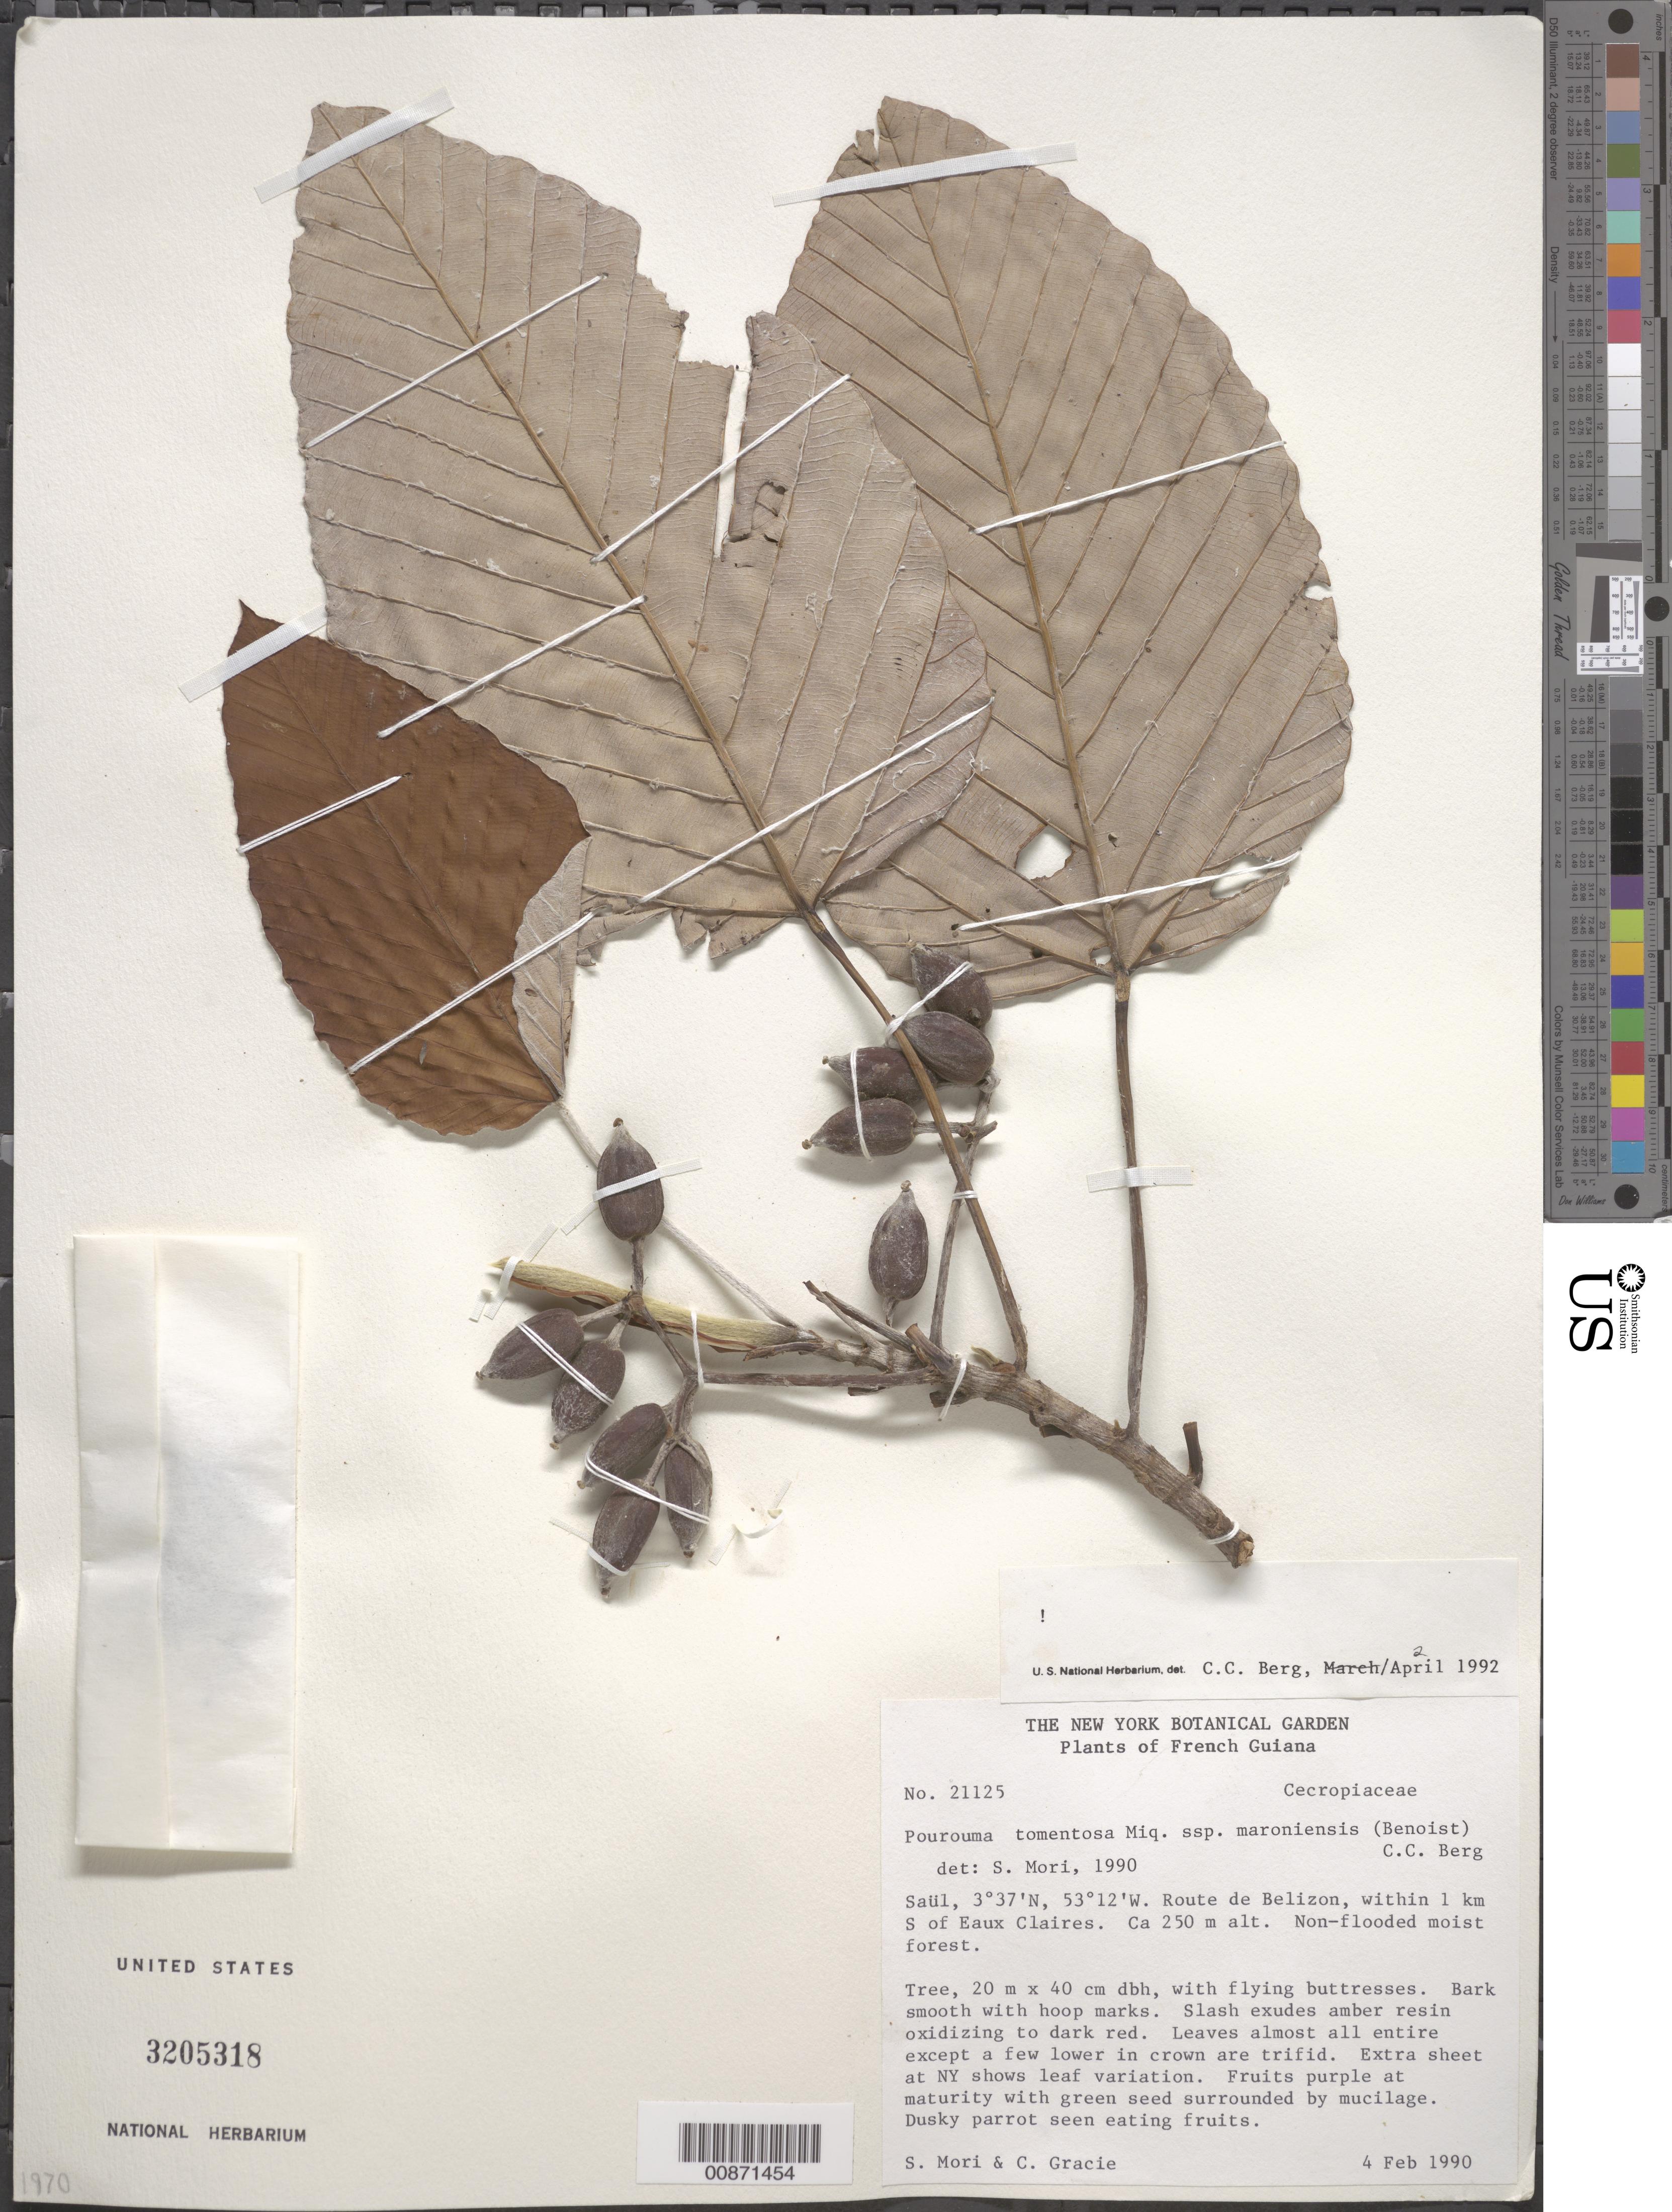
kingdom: Plantae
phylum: Tracheophyta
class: Magnoliopsida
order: Rosales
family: Urticaceae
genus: Pourouma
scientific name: Pourouma tomentosa subsp. maroniensis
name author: (Benoist) C.C. Berg & Heusden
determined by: Berg, C. C.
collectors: S. Mori & C. A. Gracie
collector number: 21125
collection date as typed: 4-Feb-90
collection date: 1990-02-04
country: French Guiana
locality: Saül, Route de Belizon, within 1 km S of Eaux Claires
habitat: Non-flooded moist forest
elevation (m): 250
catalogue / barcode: US 3205318